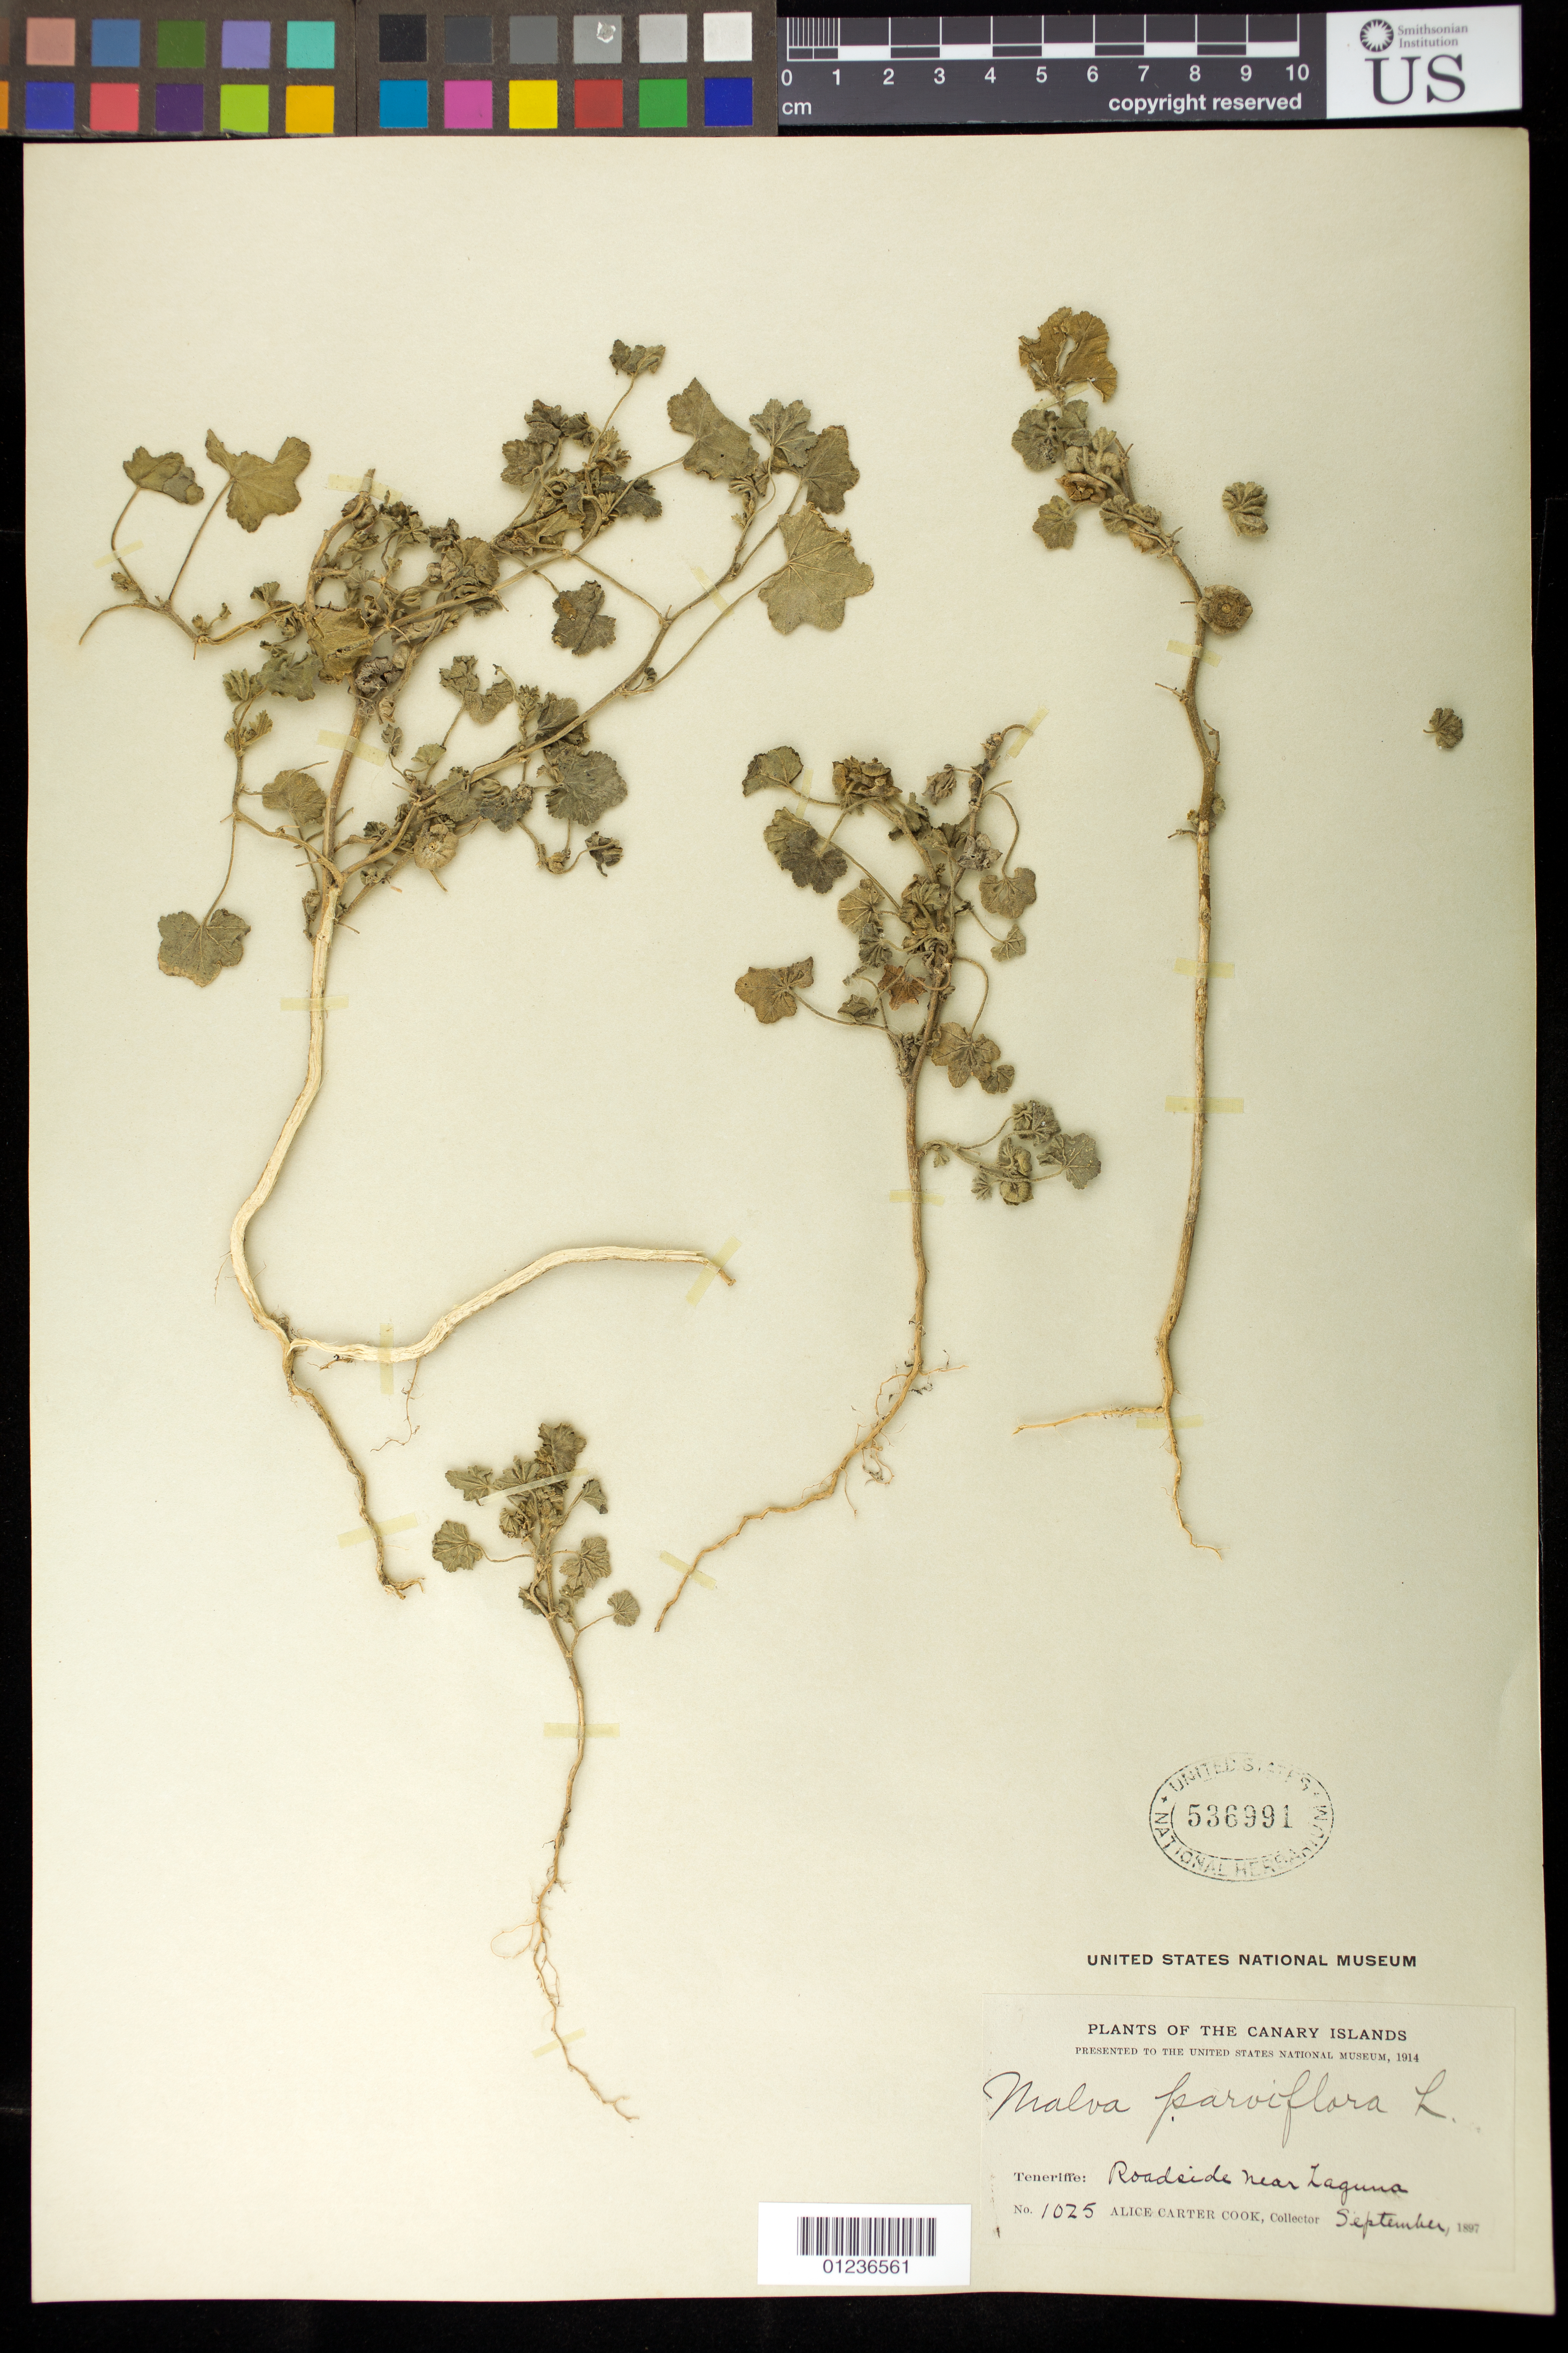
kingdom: Plantae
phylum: Tracheophyta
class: Magnoliopsida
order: Malvales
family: Malvaceae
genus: Malva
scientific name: Malva parviflora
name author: L.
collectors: Alice C. Cook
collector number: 1025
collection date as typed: Sep 1897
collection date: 1897-09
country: Spain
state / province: Canarias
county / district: Santa Cruz de Tenerife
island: Tenerife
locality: Teneriffe. Near Laguna.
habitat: Roadside.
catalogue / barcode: US 536991